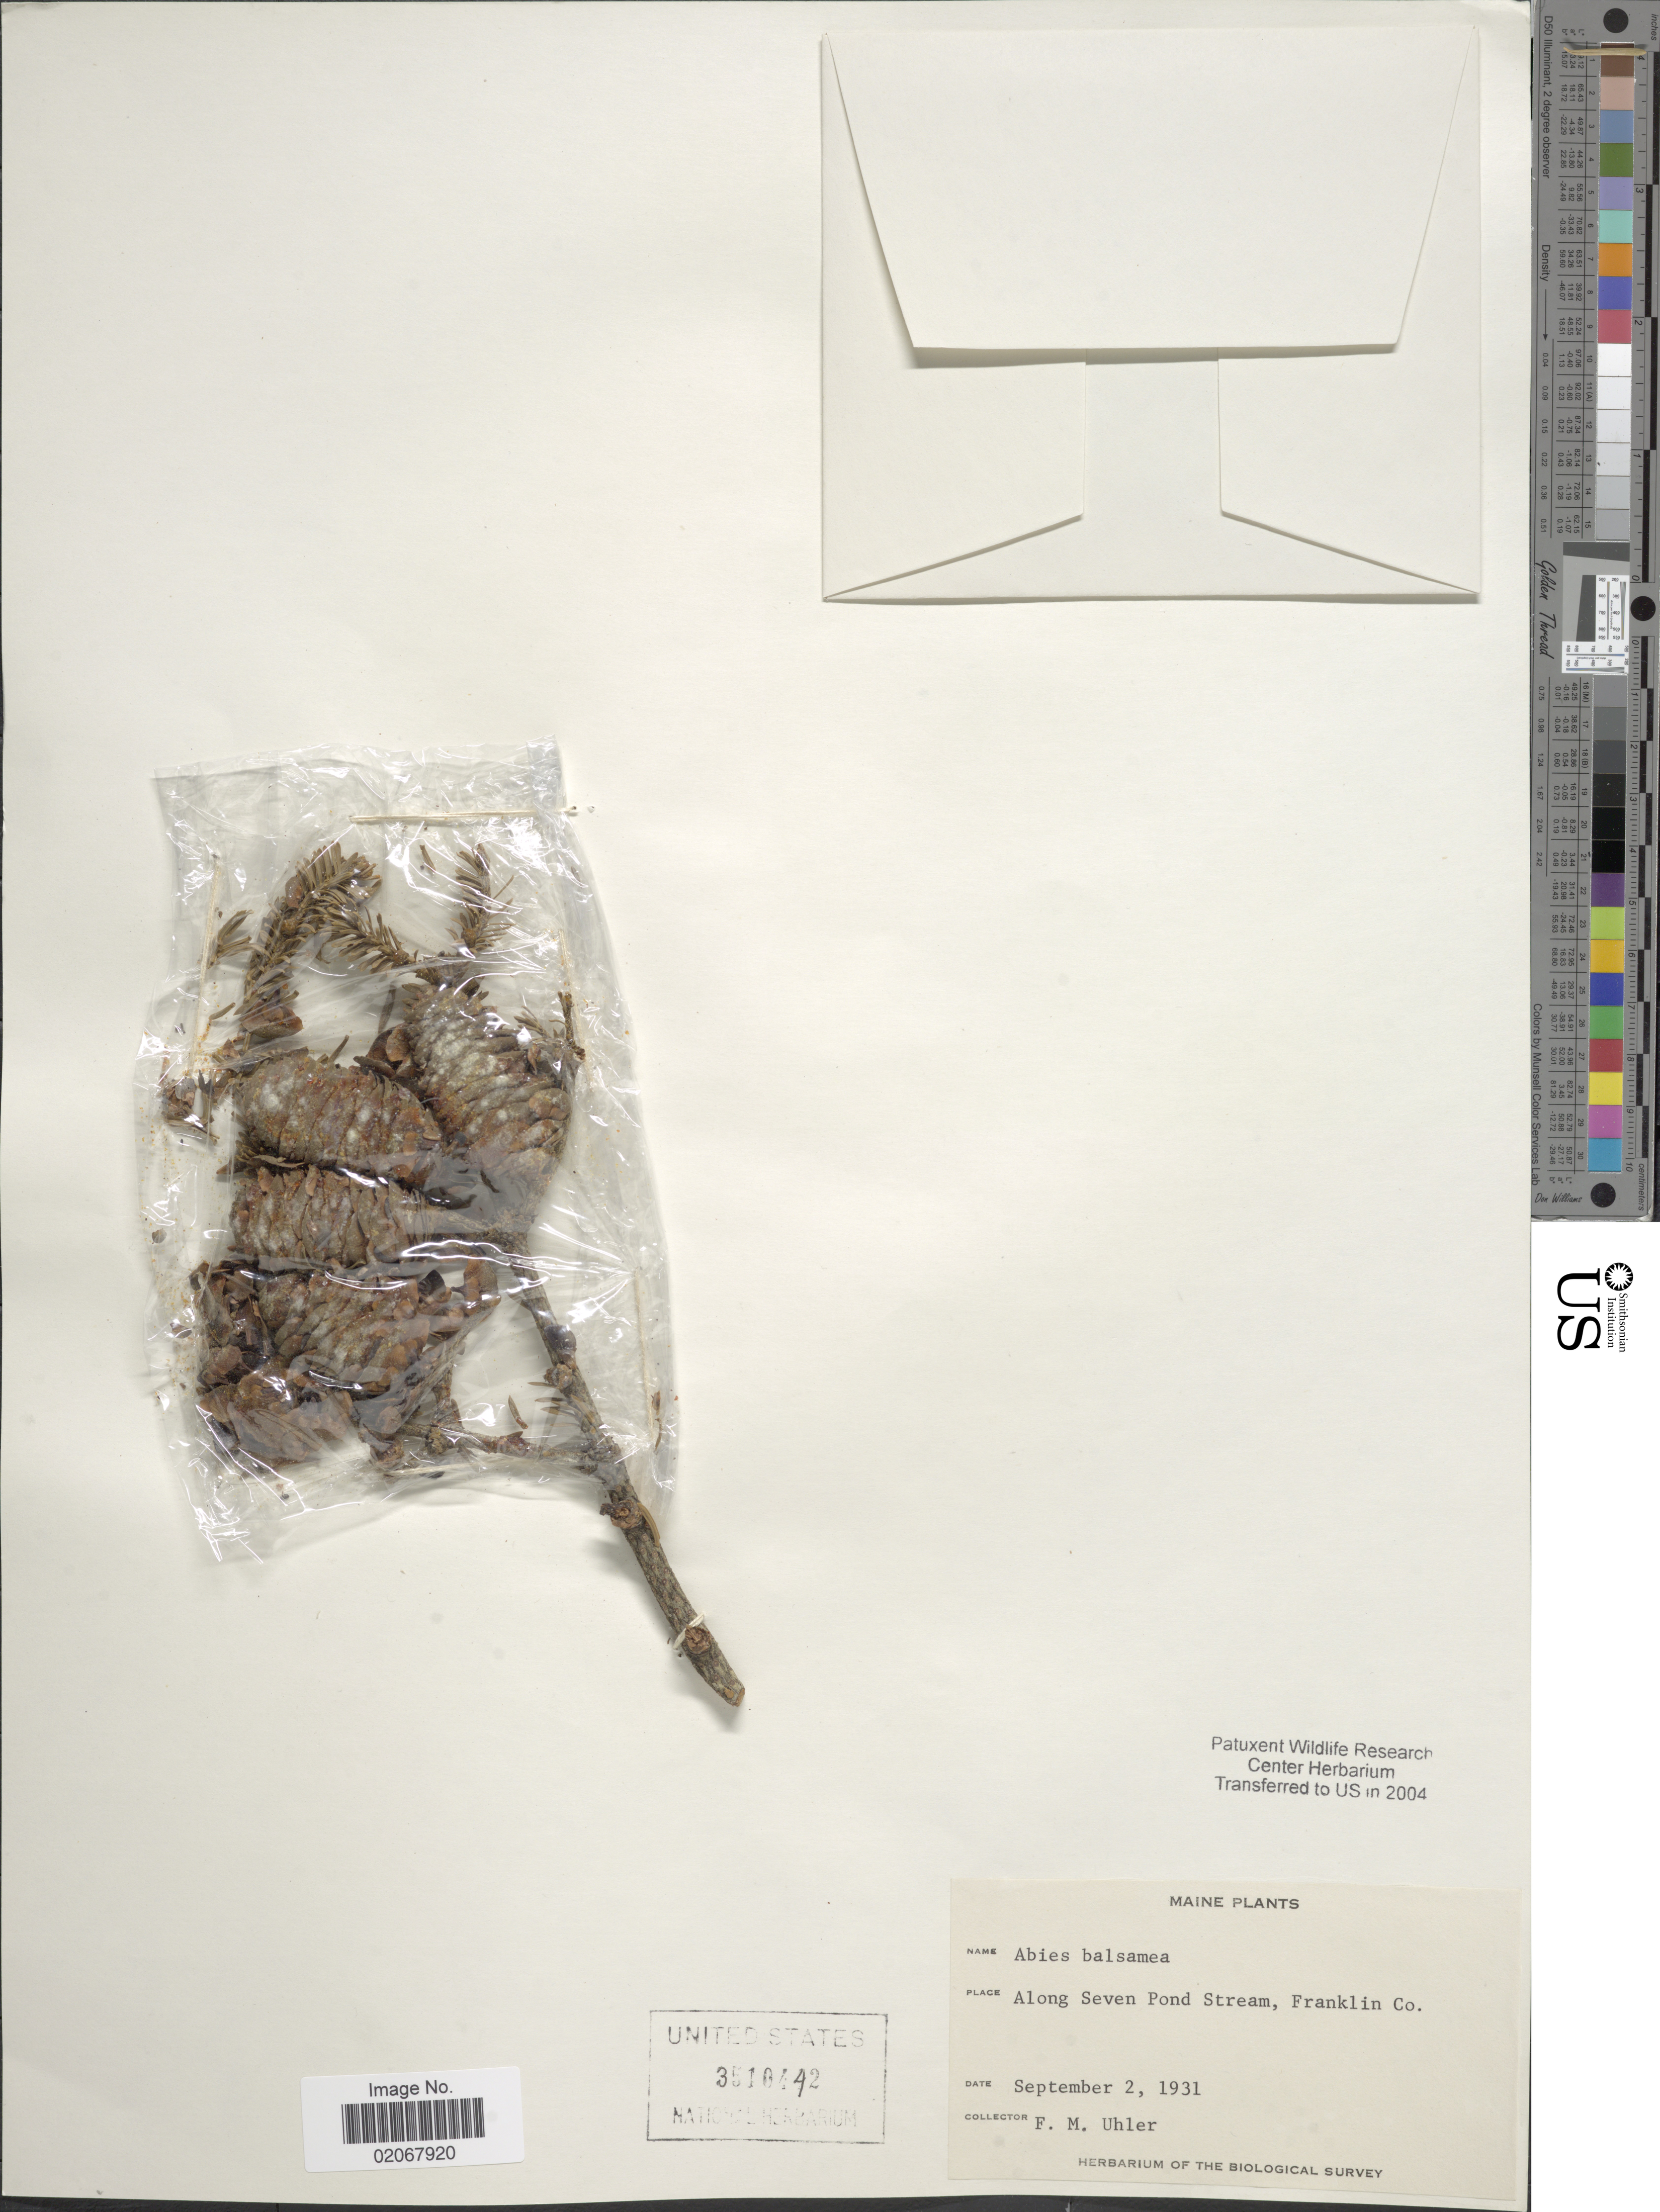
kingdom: Plantae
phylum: Tracheophyta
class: Pinopsida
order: Pinales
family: Pinaceae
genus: Abies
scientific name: Abies balsamea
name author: (L.) Mill.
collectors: F. M. Uhler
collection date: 1931-09-02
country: United States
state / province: Maine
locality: Along Seven Pond Stream, Franklin Co.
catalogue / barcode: US 3510442